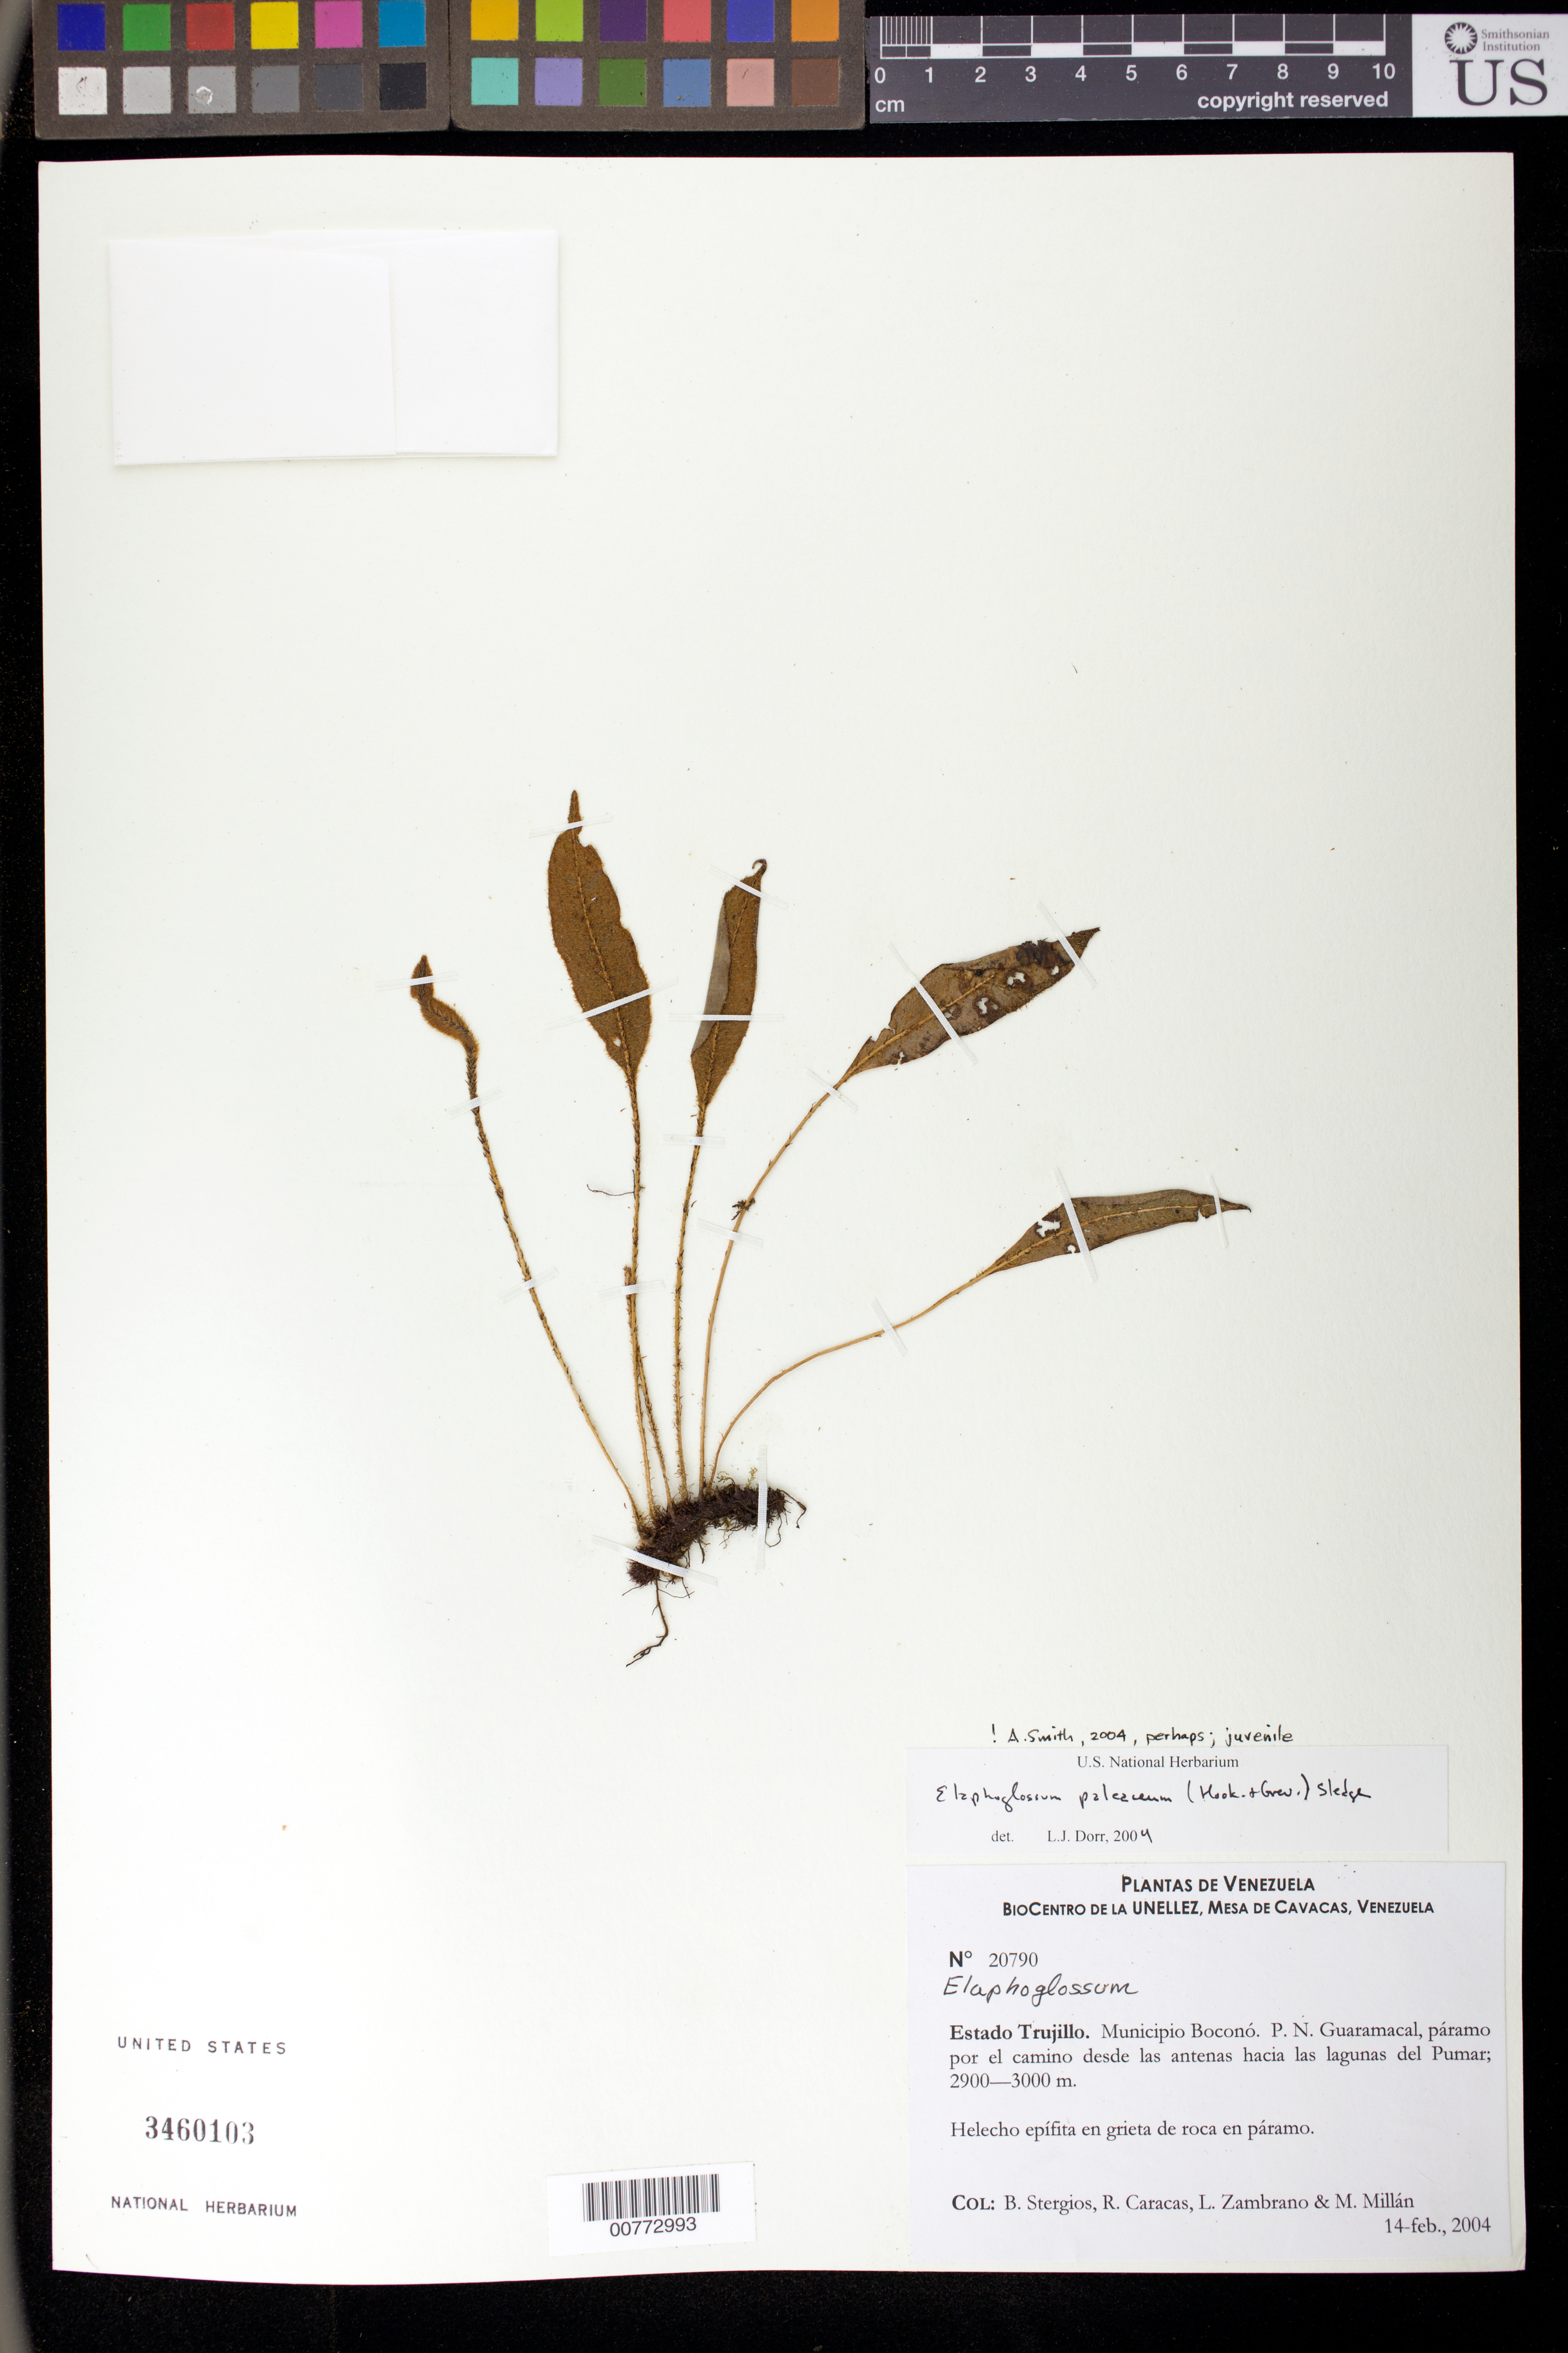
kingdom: Plantae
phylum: Tracheophyta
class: Polypodiopsida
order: Polypodiales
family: Dryopteridaceae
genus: Elaphoglossum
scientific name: Elaphoglossum paleaceum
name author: (Hook. & Grev.) Sledge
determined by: Dorr, L. J., (BOT), Smithsonian Institution - National Museum of Natural History (UNITED STATES)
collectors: B. G. Stergios, R. Caracas, L. Zambrano & M. Millán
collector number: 20790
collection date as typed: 14 Feb 2004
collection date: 2004-02-14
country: Venezuela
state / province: Trujillo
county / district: Boconó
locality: Parque Nacional Guaramacal, páramo por el camino desde las antenas hacia las lagunas del Pumar.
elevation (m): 2900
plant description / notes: PORT, US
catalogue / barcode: US 3460103